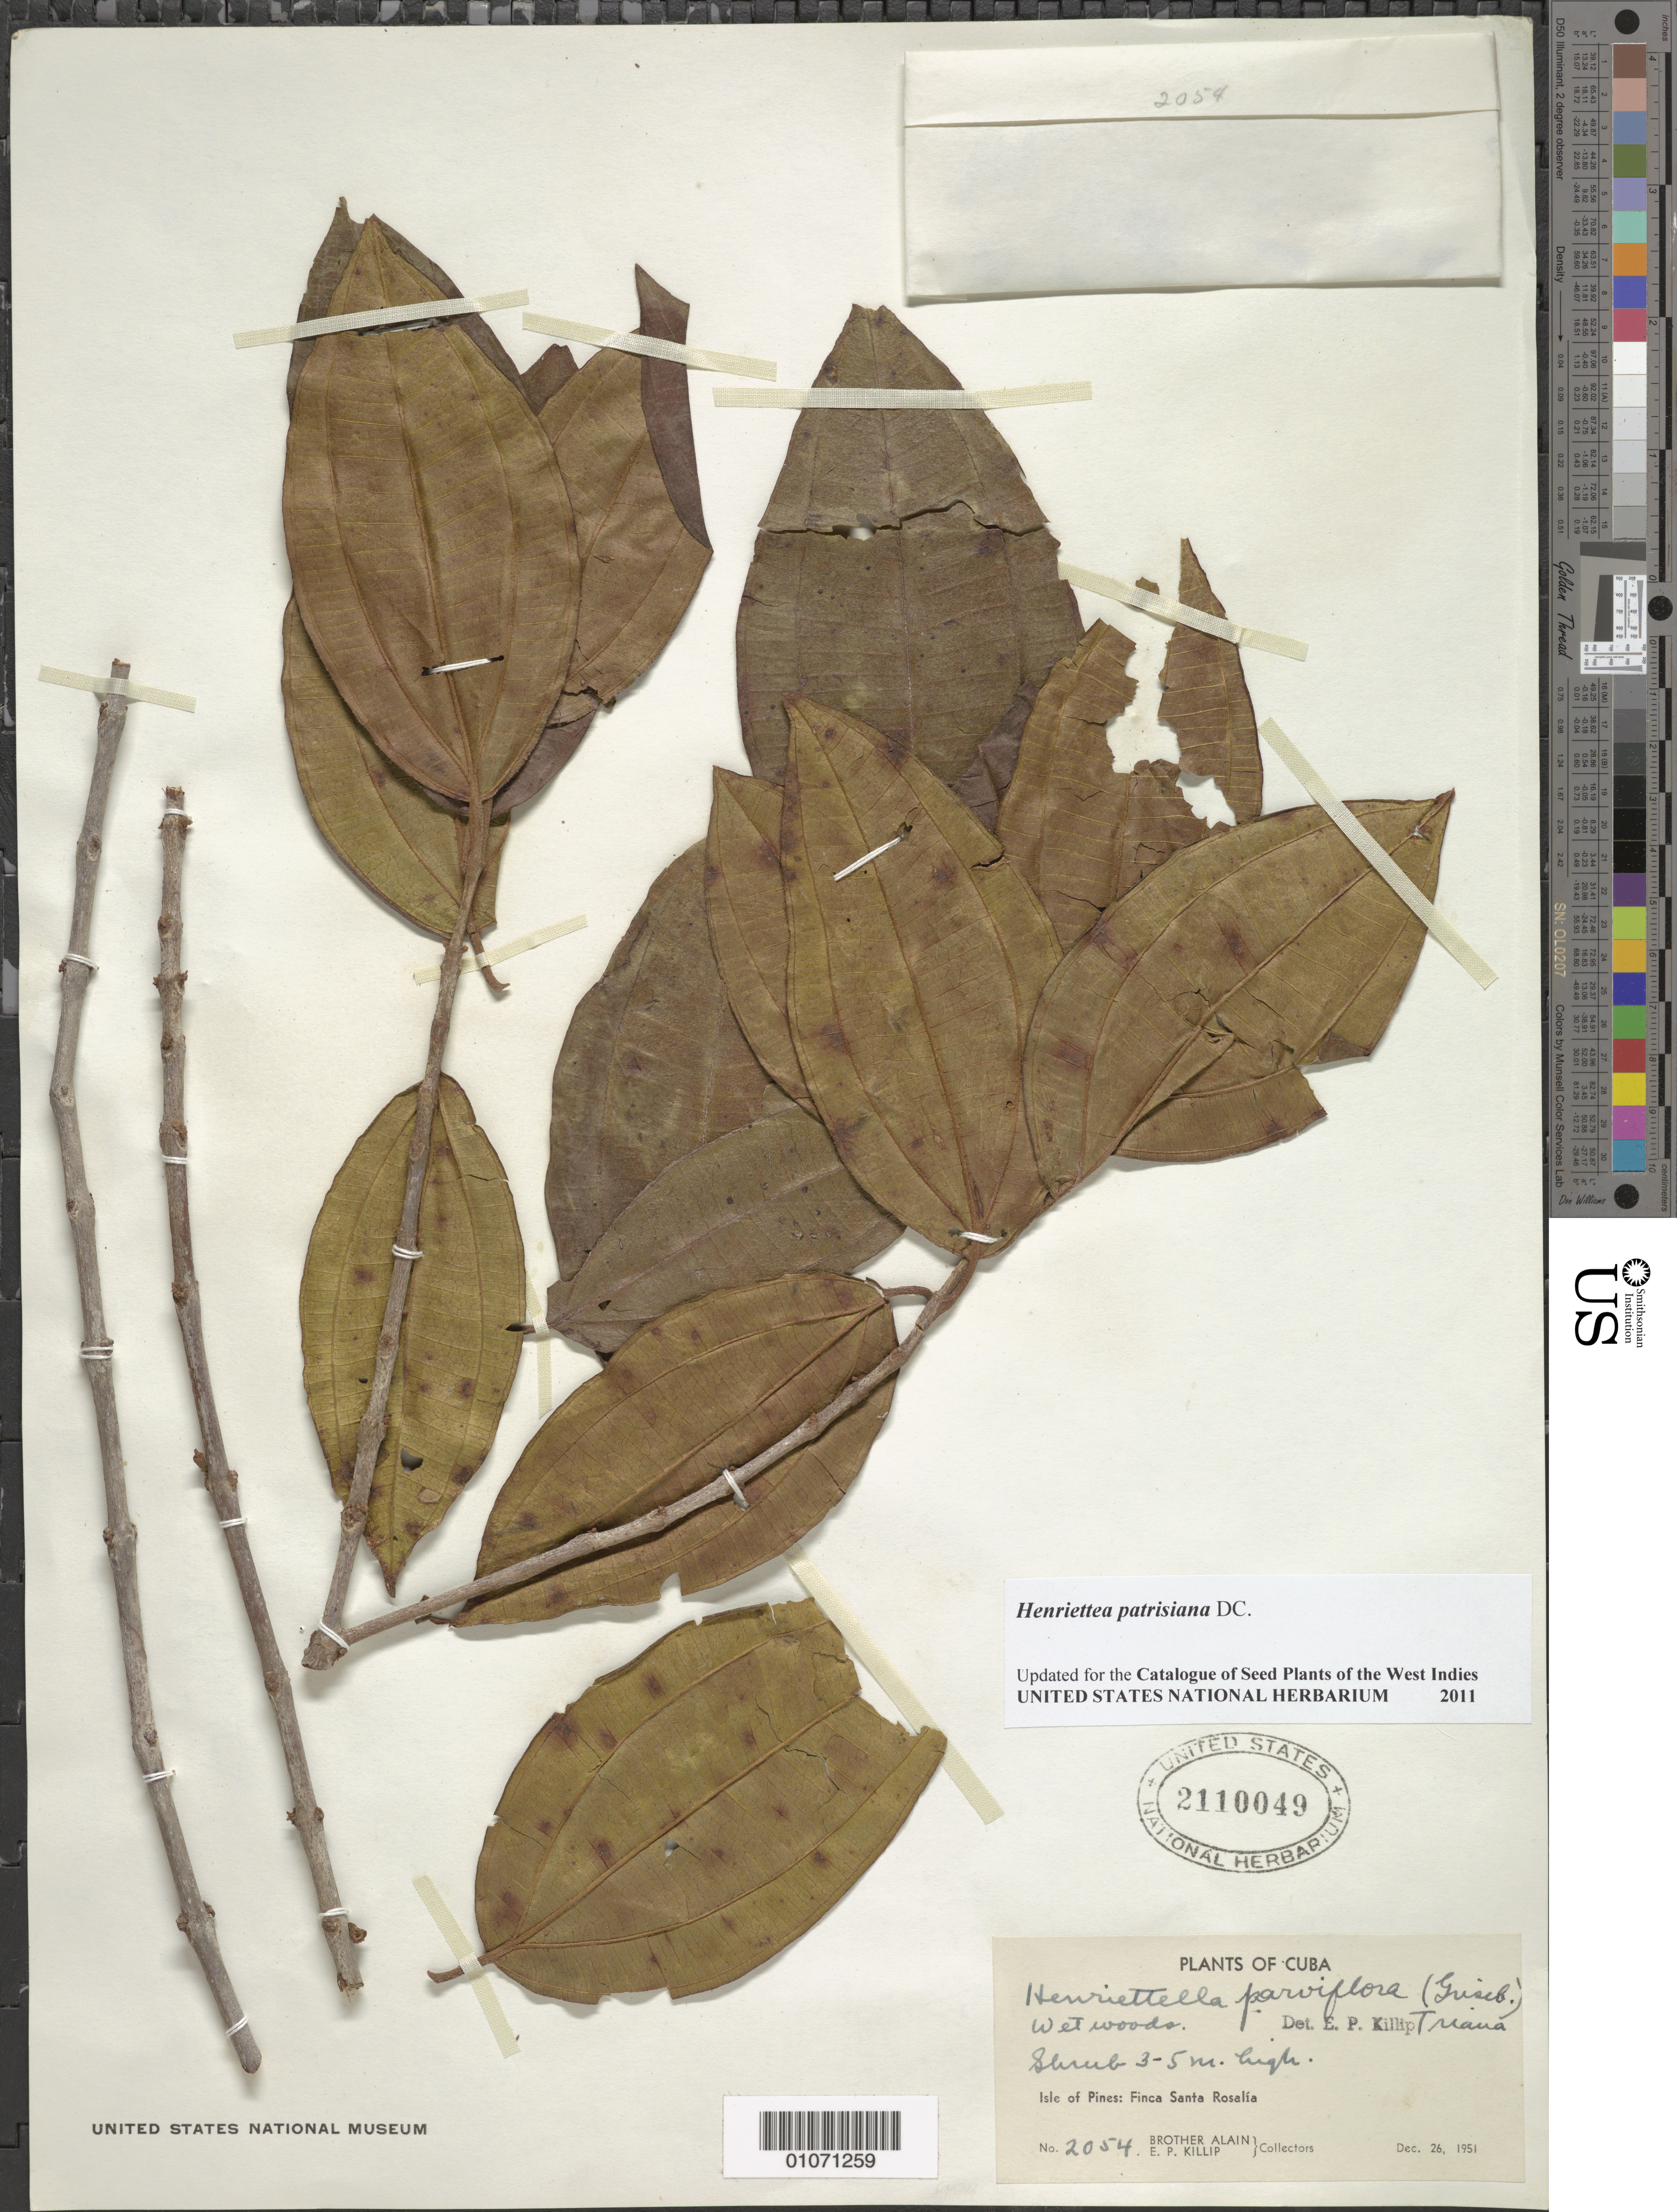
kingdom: Plantae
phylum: Tracheophyta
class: Magnoliopsida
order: Myrtales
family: Melastomataceae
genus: Henriettea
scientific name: Henriettea patrisiana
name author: DC.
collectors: A. H. Liogier & E. P. Killip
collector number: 2054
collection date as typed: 26 Dec 1951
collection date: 1951-12-26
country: Cuba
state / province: Isla de la Juventud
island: Isla de la Juventud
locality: Isle of Pines, Finca Santa Rosalia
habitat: Wet woods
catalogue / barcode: US 2110049